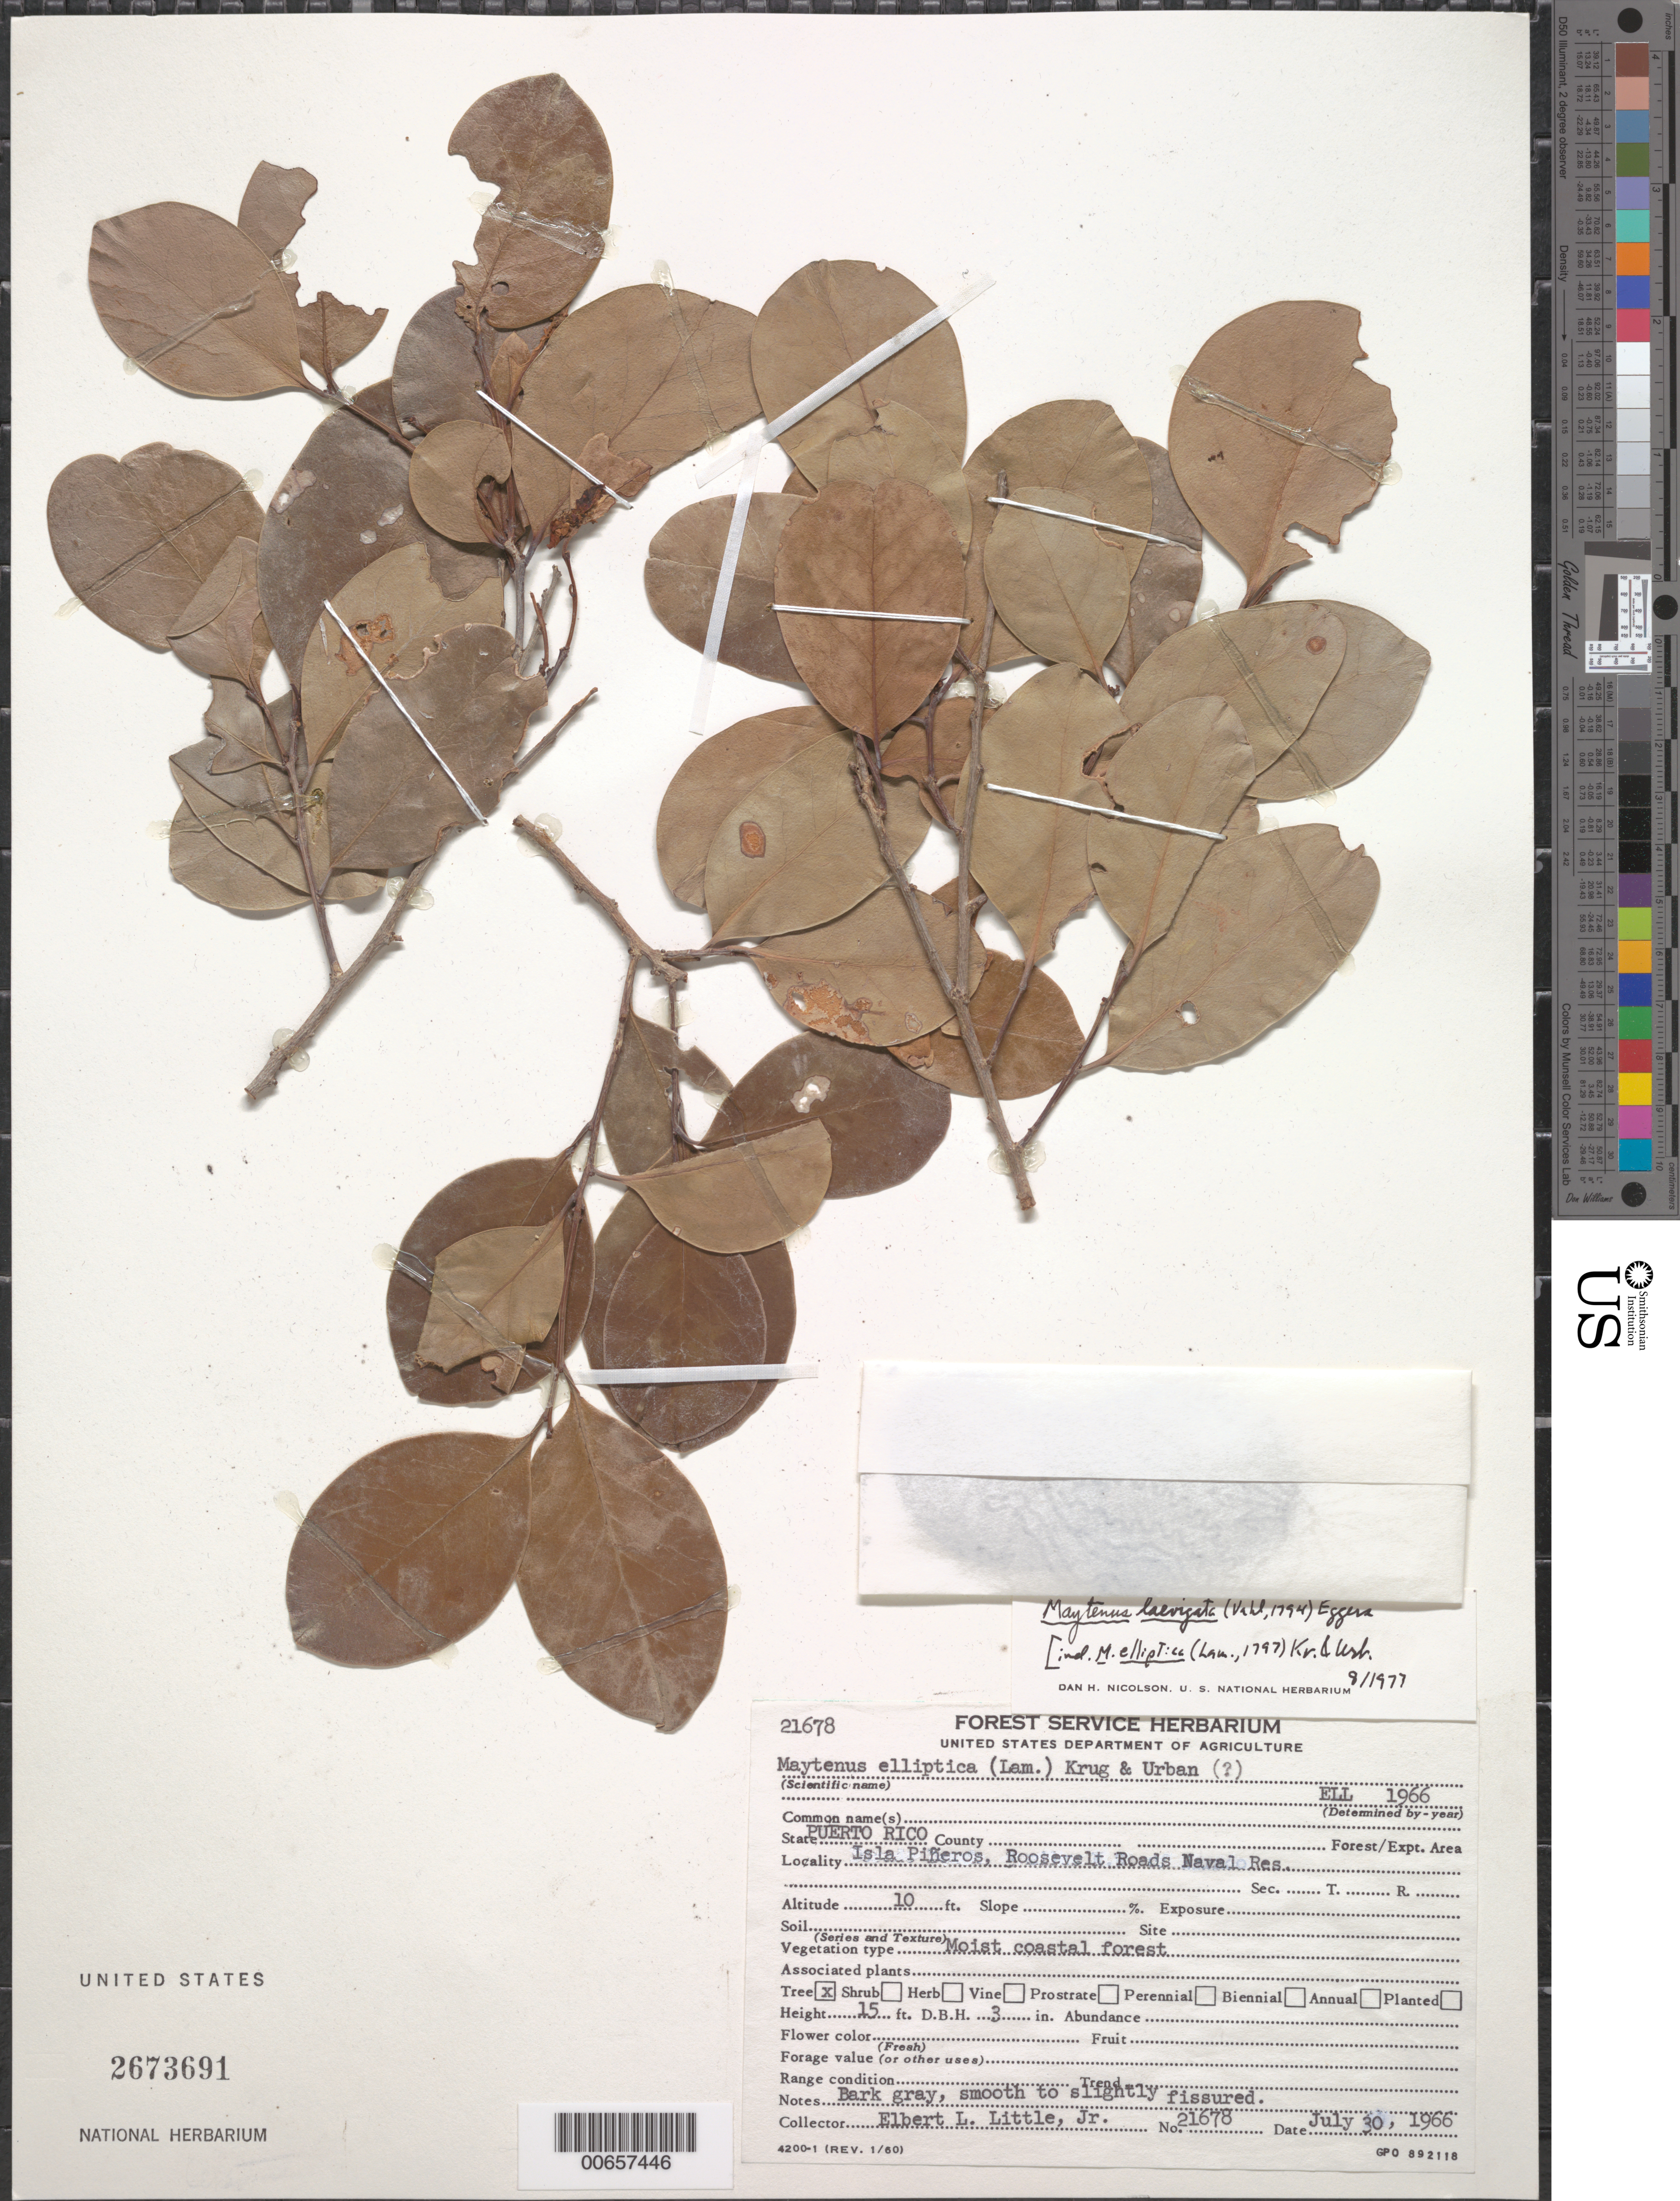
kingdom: Plantae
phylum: Tracheophyta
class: Magnoliopsida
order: Celastrales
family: Celastraceae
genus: Maytenus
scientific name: Maytenus laevigatus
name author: (Vahl) Griseb. ex Eggers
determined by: Nicolson, Dan H.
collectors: E. L. Little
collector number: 21678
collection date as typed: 30 Jul 1966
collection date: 1966-07-30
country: Puerto Rico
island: Piñeros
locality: Isla Pineros, Roosevelt Roads Naval Res.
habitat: Moist coastal forest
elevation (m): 3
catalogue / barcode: US 2673691